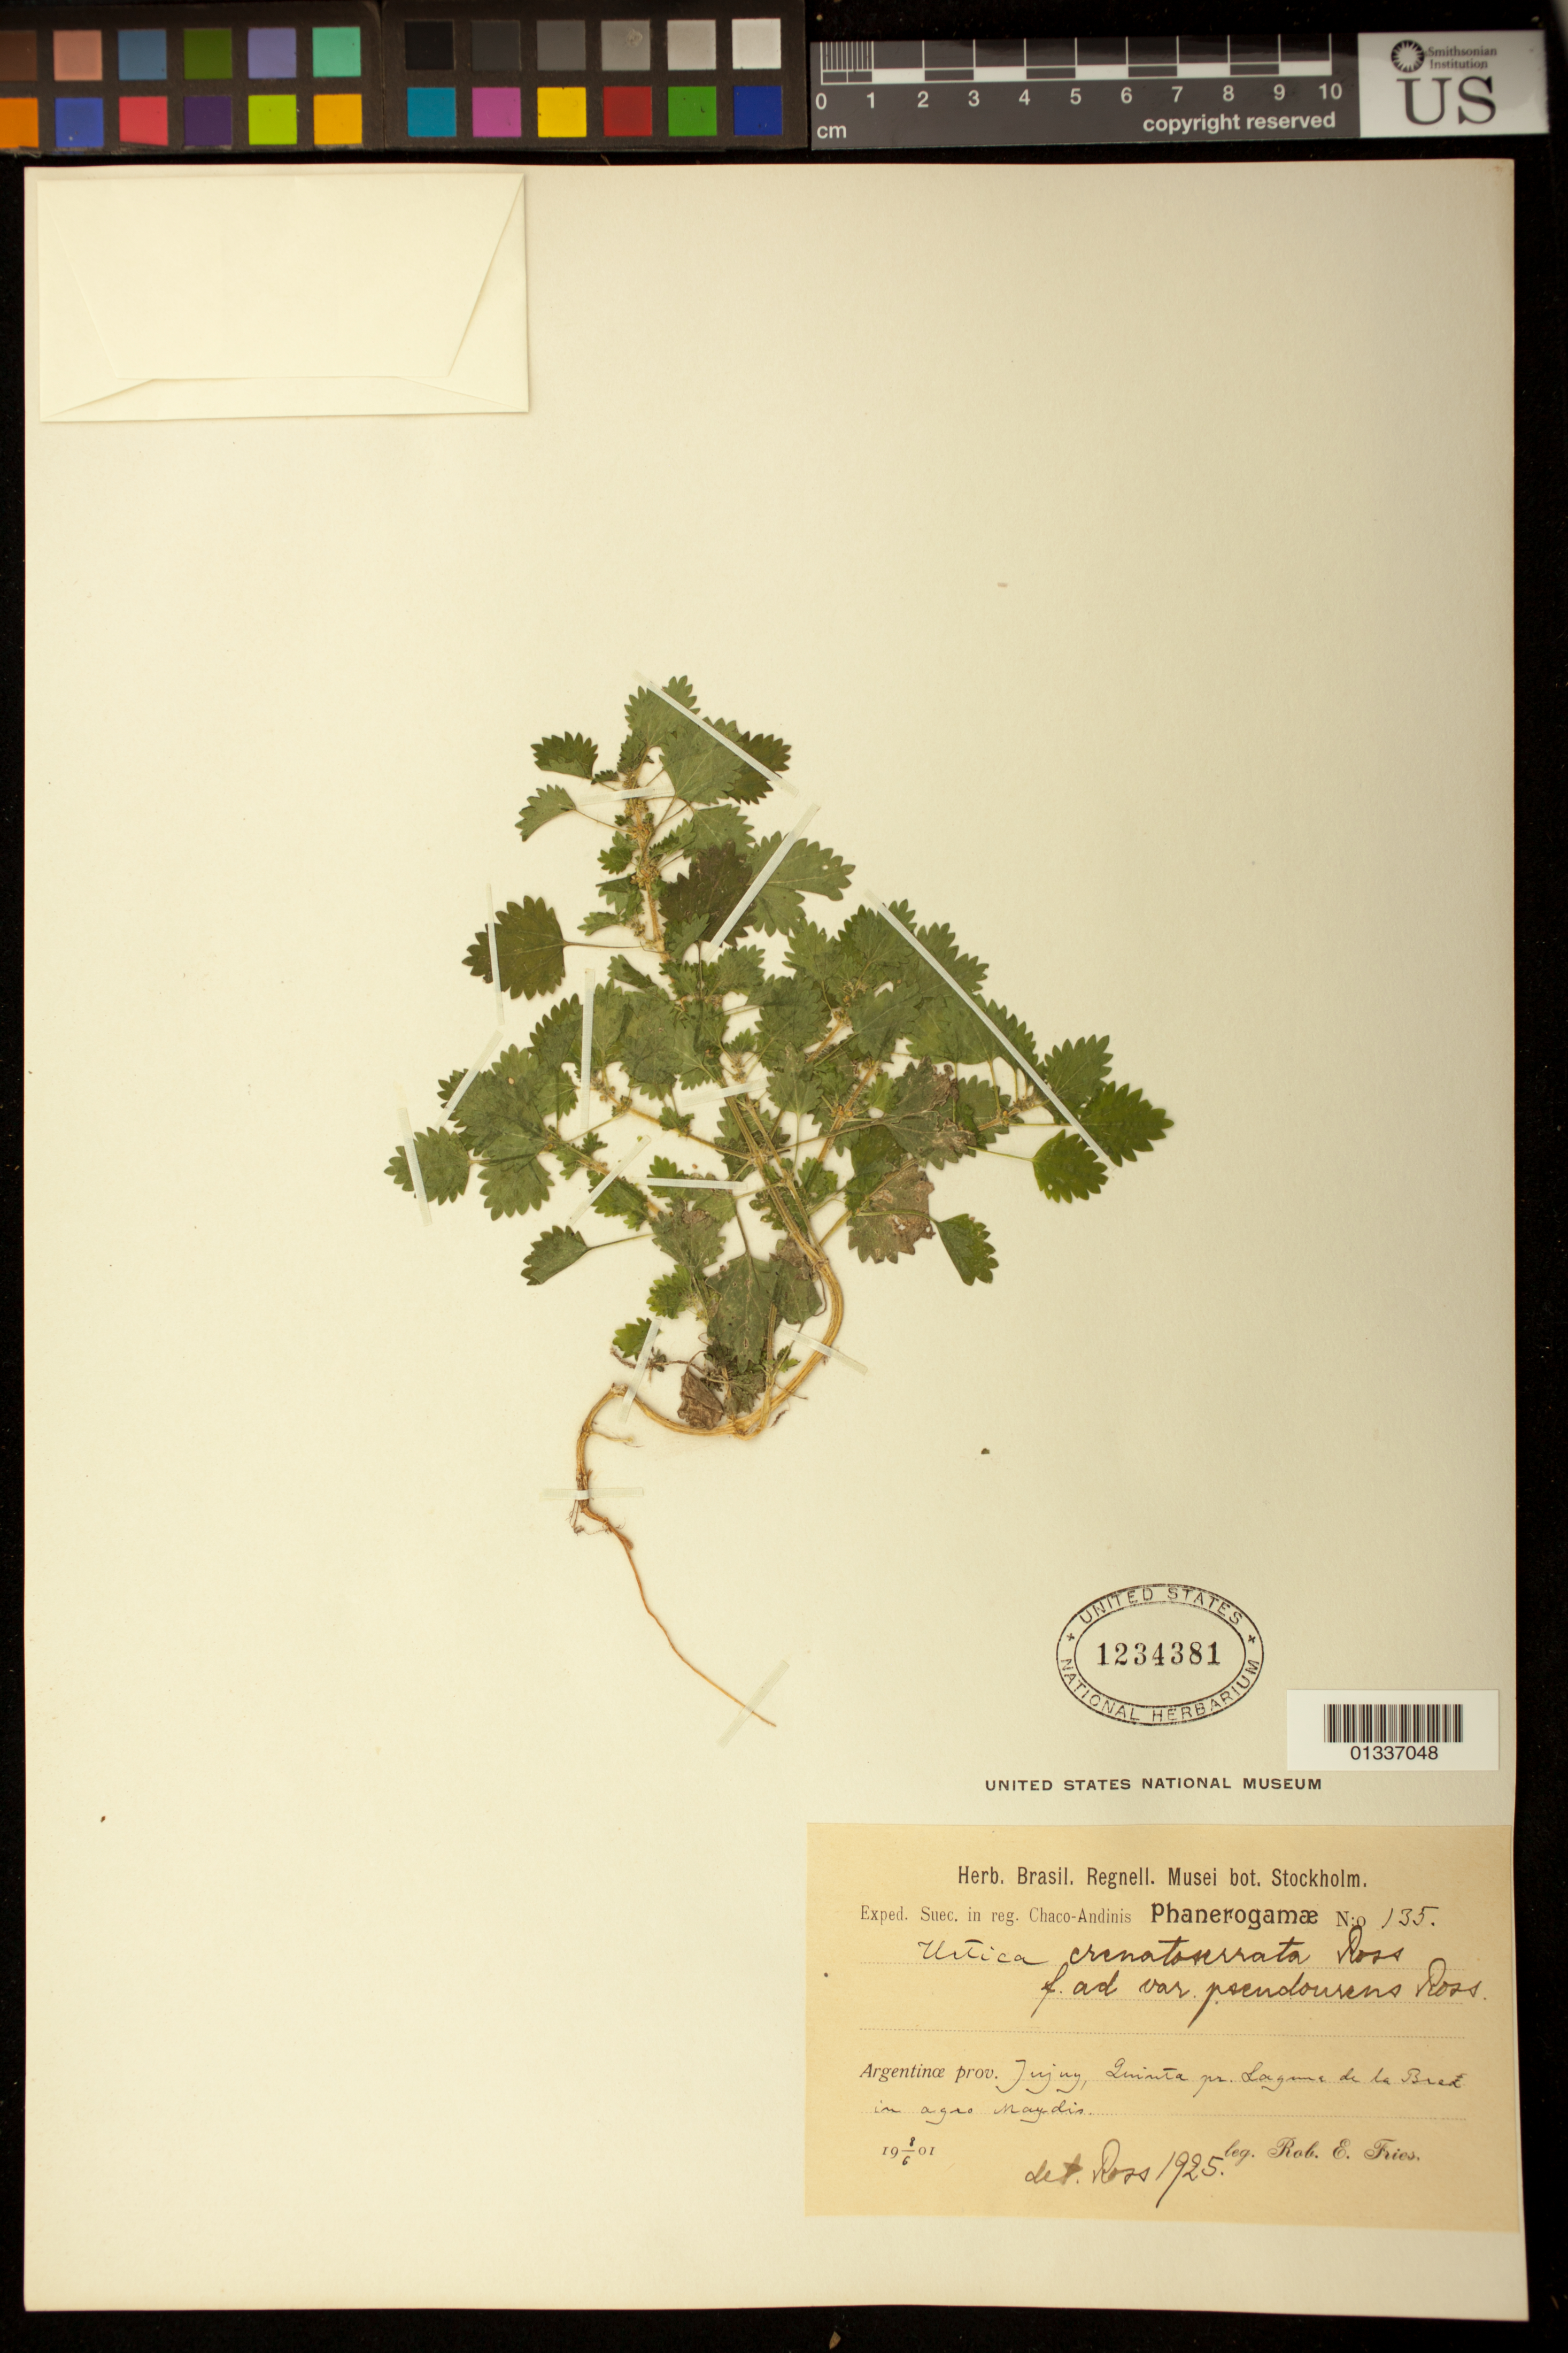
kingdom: Plantae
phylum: Tracheophyta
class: Magnoliopsida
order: Rosales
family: Urticaceae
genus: Urtica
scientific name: Urtica bonariensis subsp. crenatoserrata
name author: H. Ross ex Bornm.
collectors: R. E. Fries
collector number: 135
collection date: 1901-06-08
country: Argentina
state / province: Jujuy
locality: Quinta pr. Lagama de la Bret in agro Maydis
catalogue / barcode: US 1234381